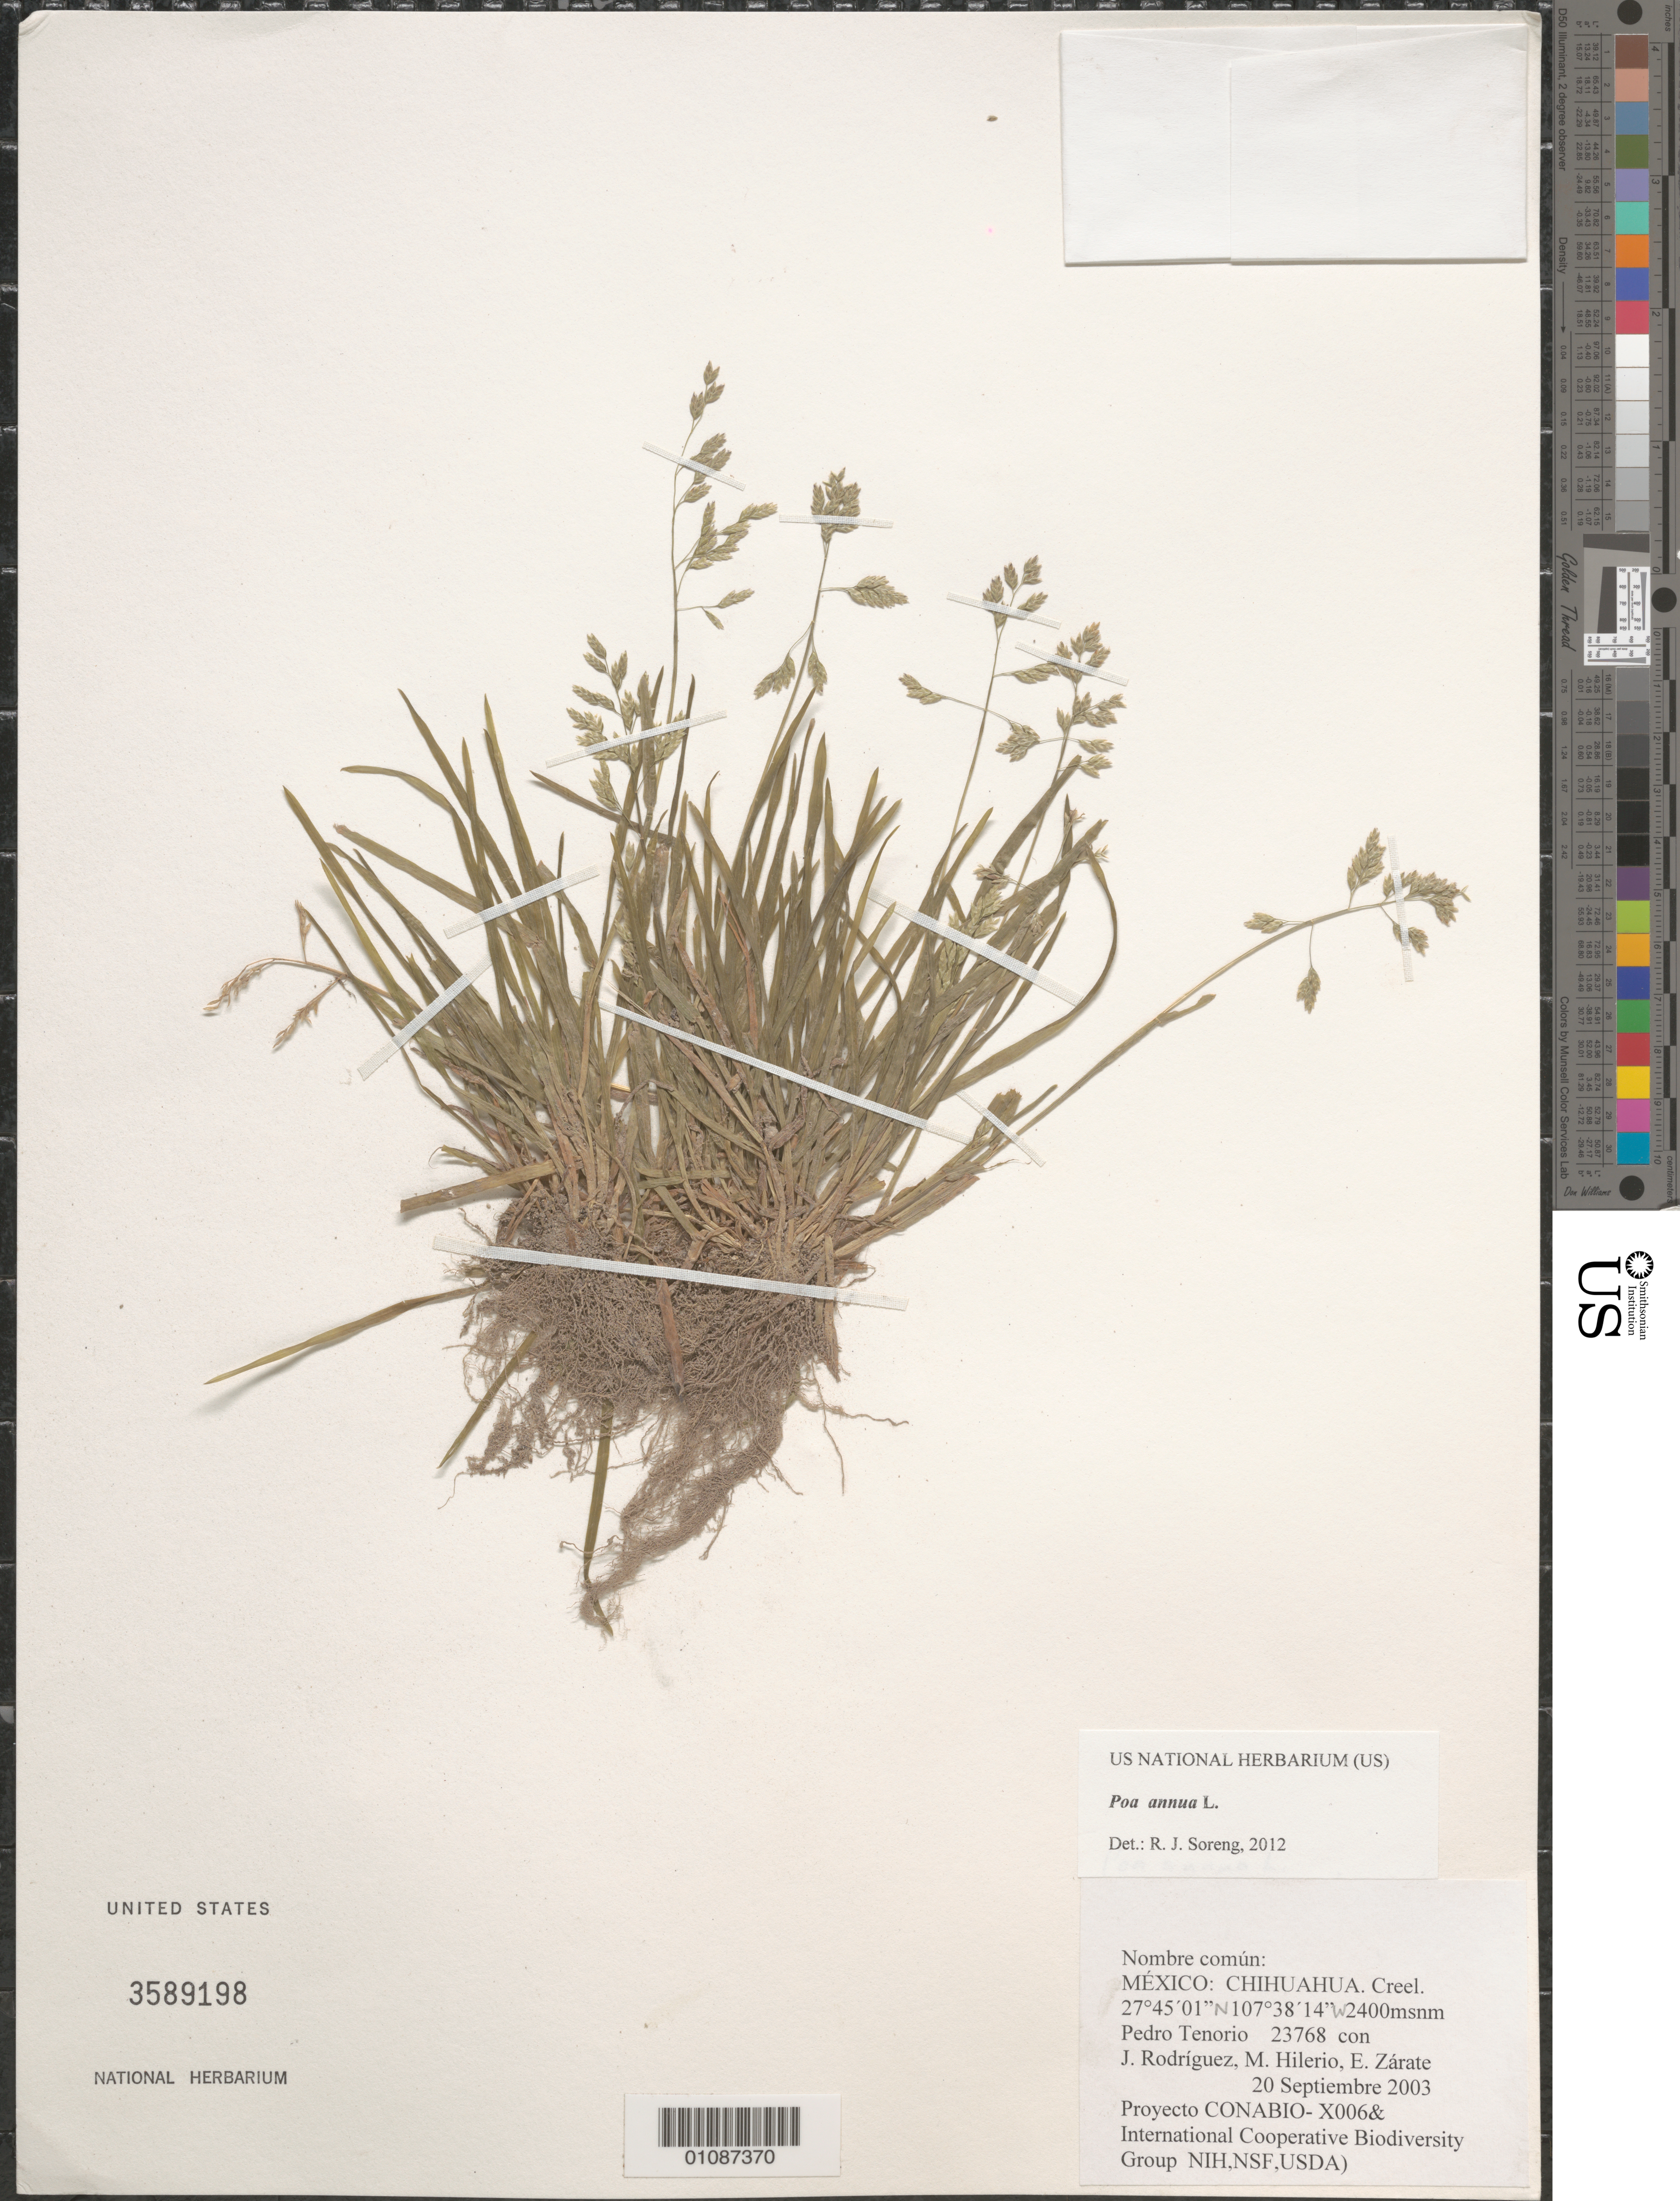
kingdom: Plantae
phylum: Tracheophyta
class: Liliopsida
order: Poales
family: Poaceae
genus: Poa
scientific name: Poa annua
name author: L.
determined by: Smith, Stephen F., (US), NMNH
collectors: P. Tenorio L., J. Rodríguez, M. Hilerio & E. Zárate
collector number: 23768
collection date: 2003-09-20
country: Mexico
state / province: Chihuahua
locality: Creel.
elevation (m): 2400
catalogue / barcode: US 3589198